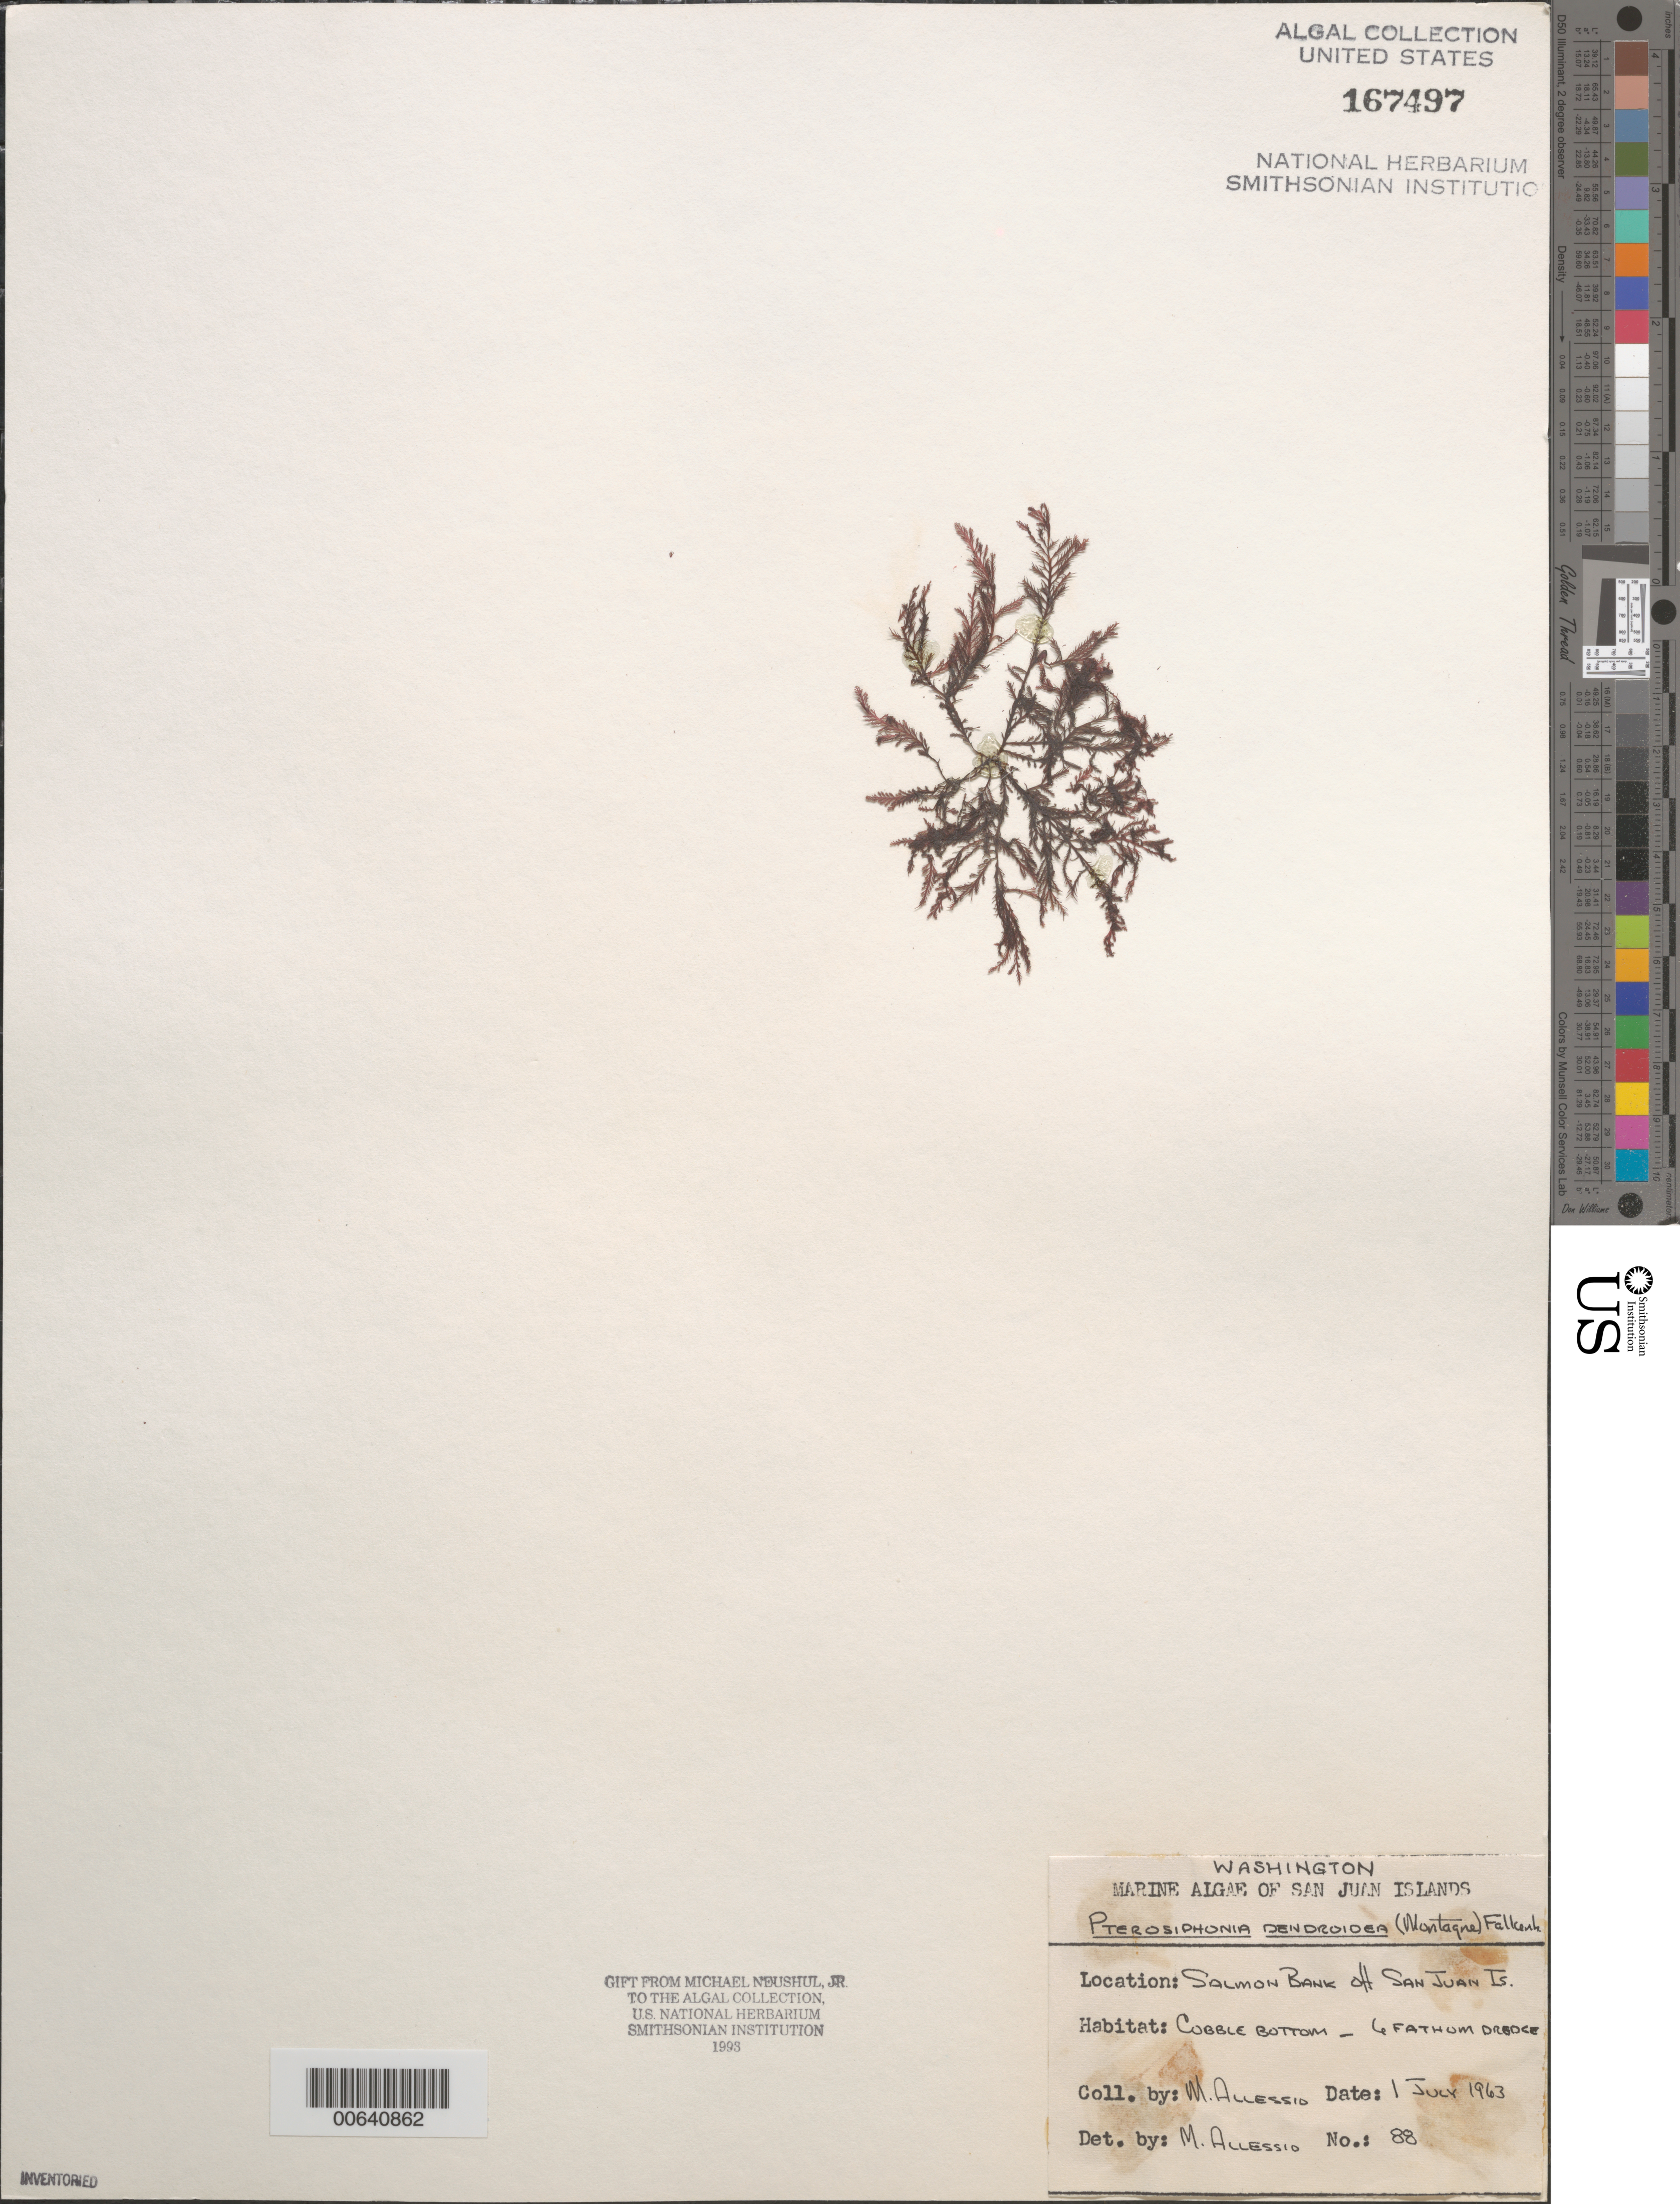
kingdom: Plantae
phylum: Rhodophyta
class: Florideophyceae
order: Ceramiales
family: Rhodomelaceae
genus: Symphyocladiella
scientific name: Symphyocladiella dendroidea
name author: (Montagne) Bustamante et al.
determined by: Algae name updating Project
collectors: M. Allessio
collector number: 88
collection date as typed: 01 Jul 1963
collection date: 1963-07-01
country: United States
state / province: Washington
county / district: San Juan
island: San Juan Island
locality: Salmon Bank, off San Juan Island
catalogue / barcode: US 167497